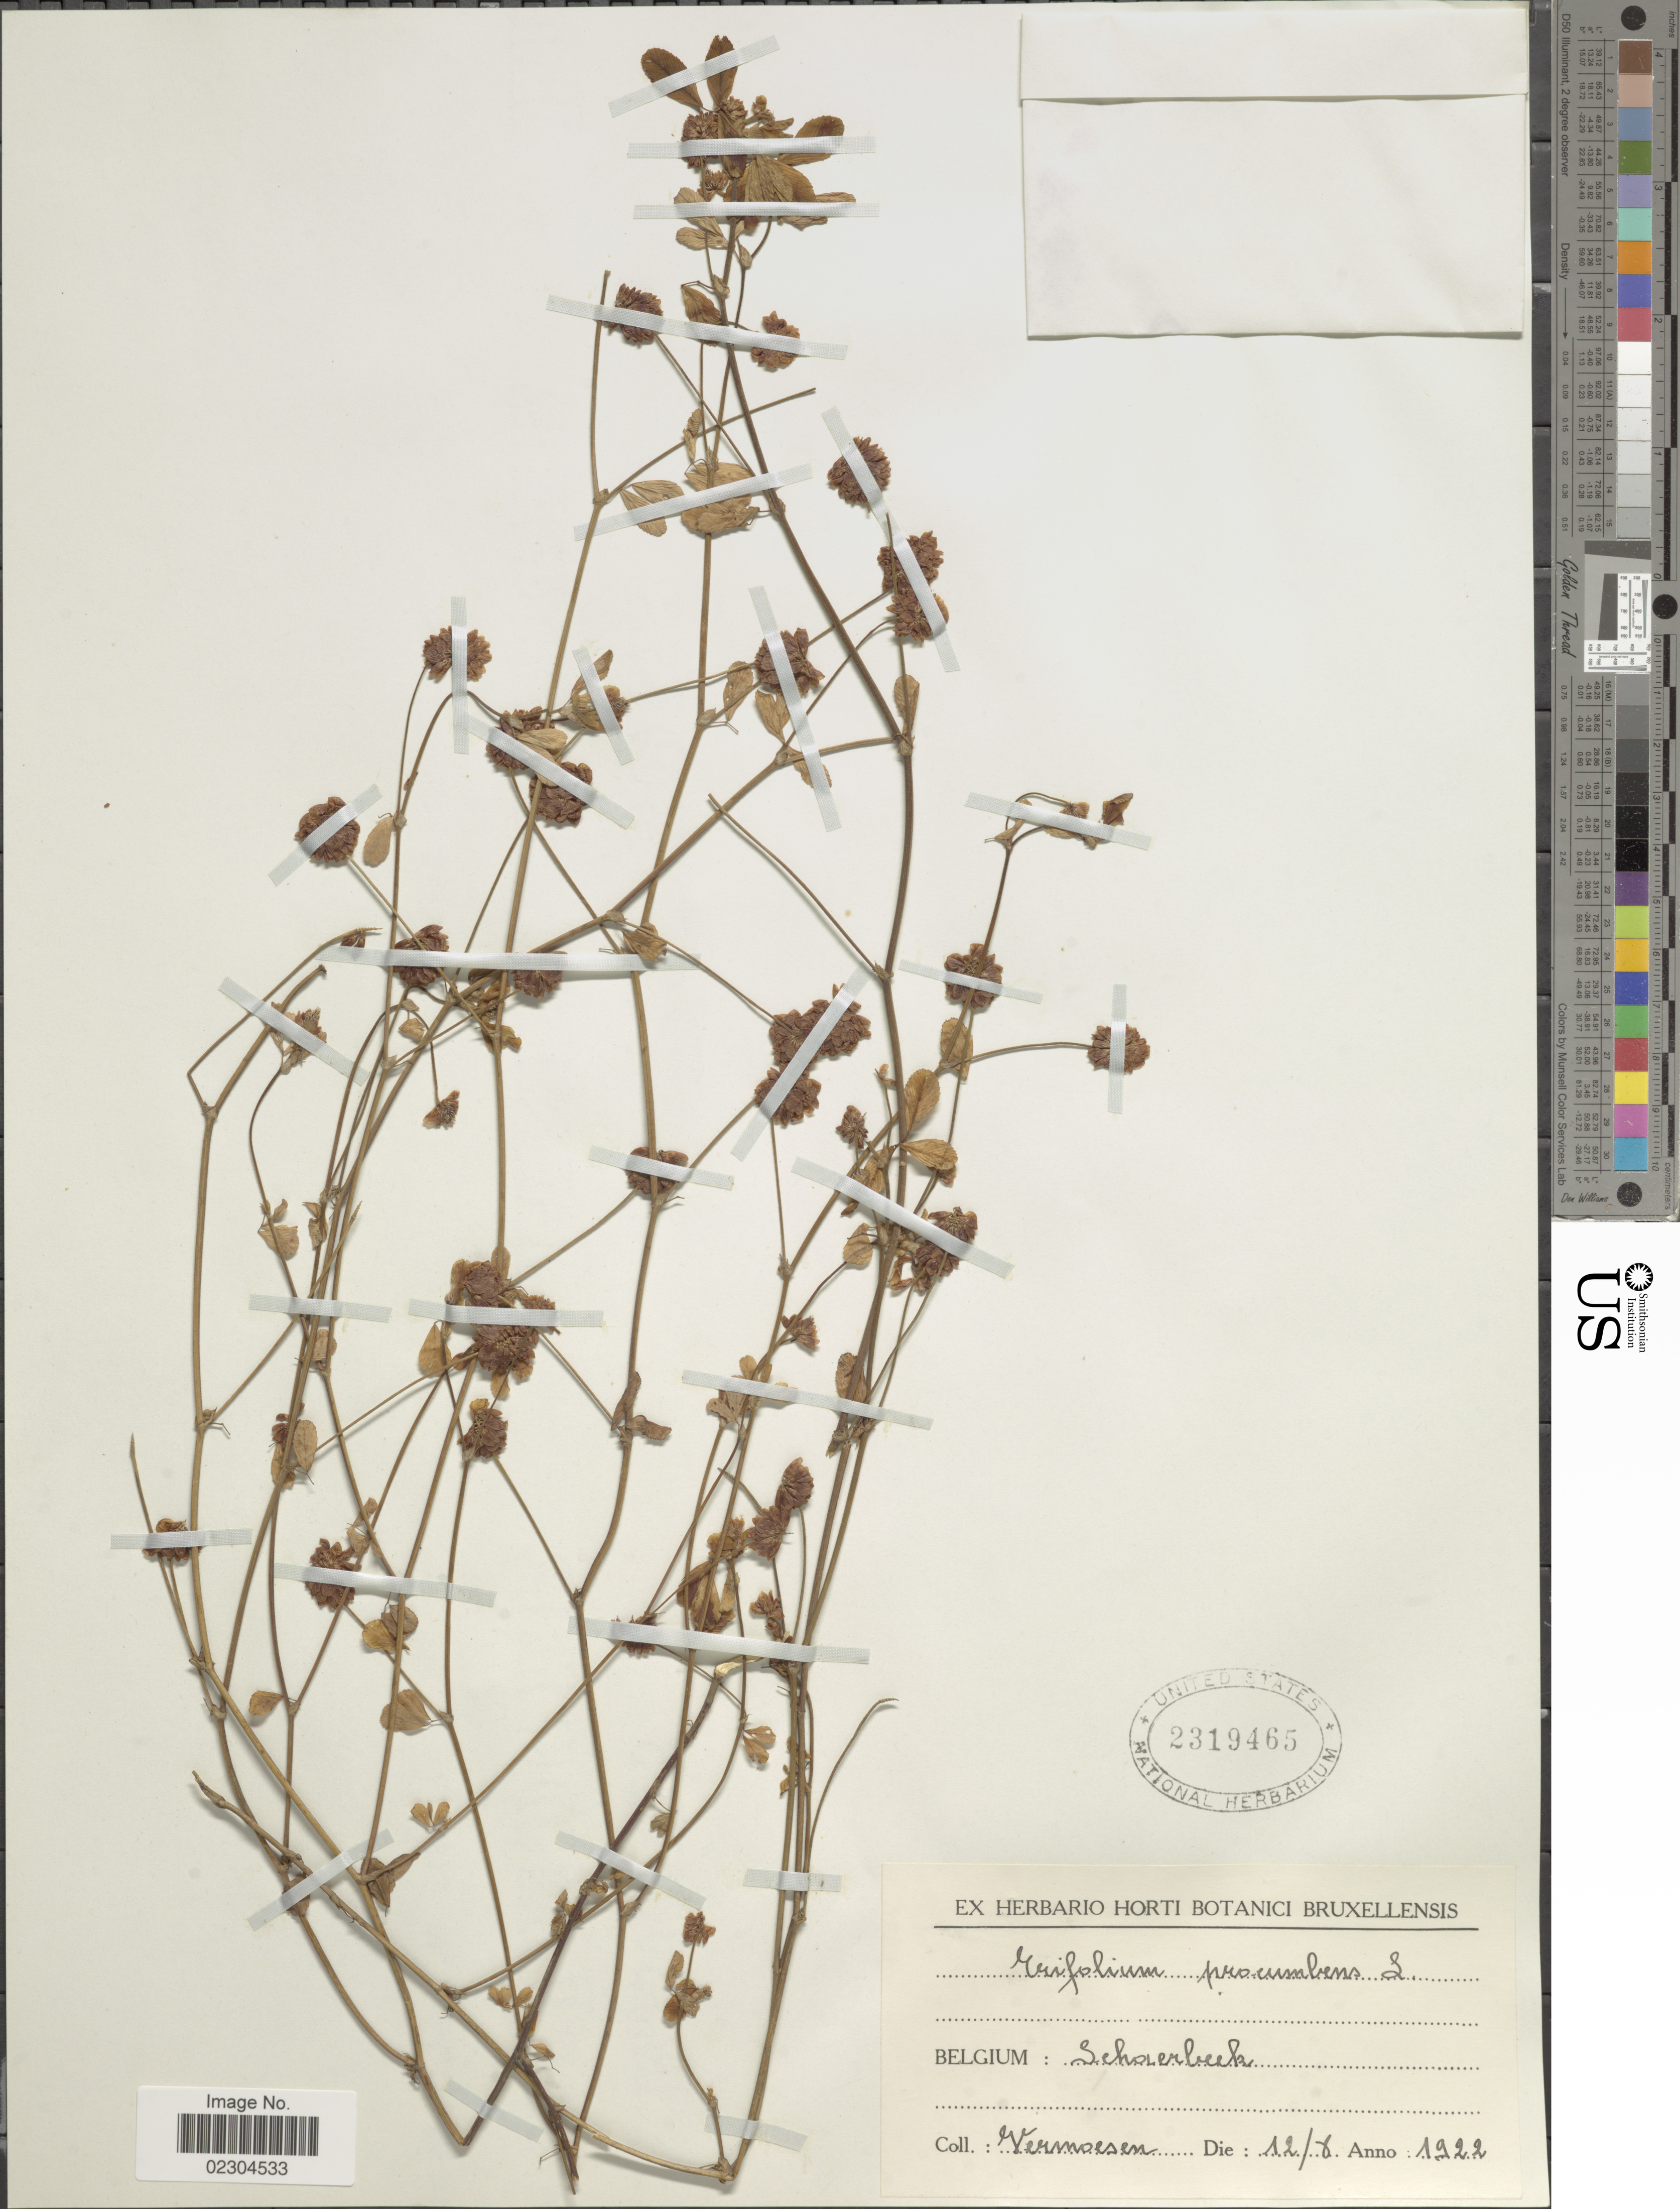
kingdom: Plantae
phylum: Tracheophyta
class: Magnoliopsida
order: Fabales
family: Fabaceae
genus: Trifolium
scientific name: Trifolium procumbens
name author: L.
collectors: -- Vermoesen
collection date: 1922-06-12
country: Belgium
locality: Belgium: Schoverbeek [interpreted]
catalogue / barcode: US 2319465